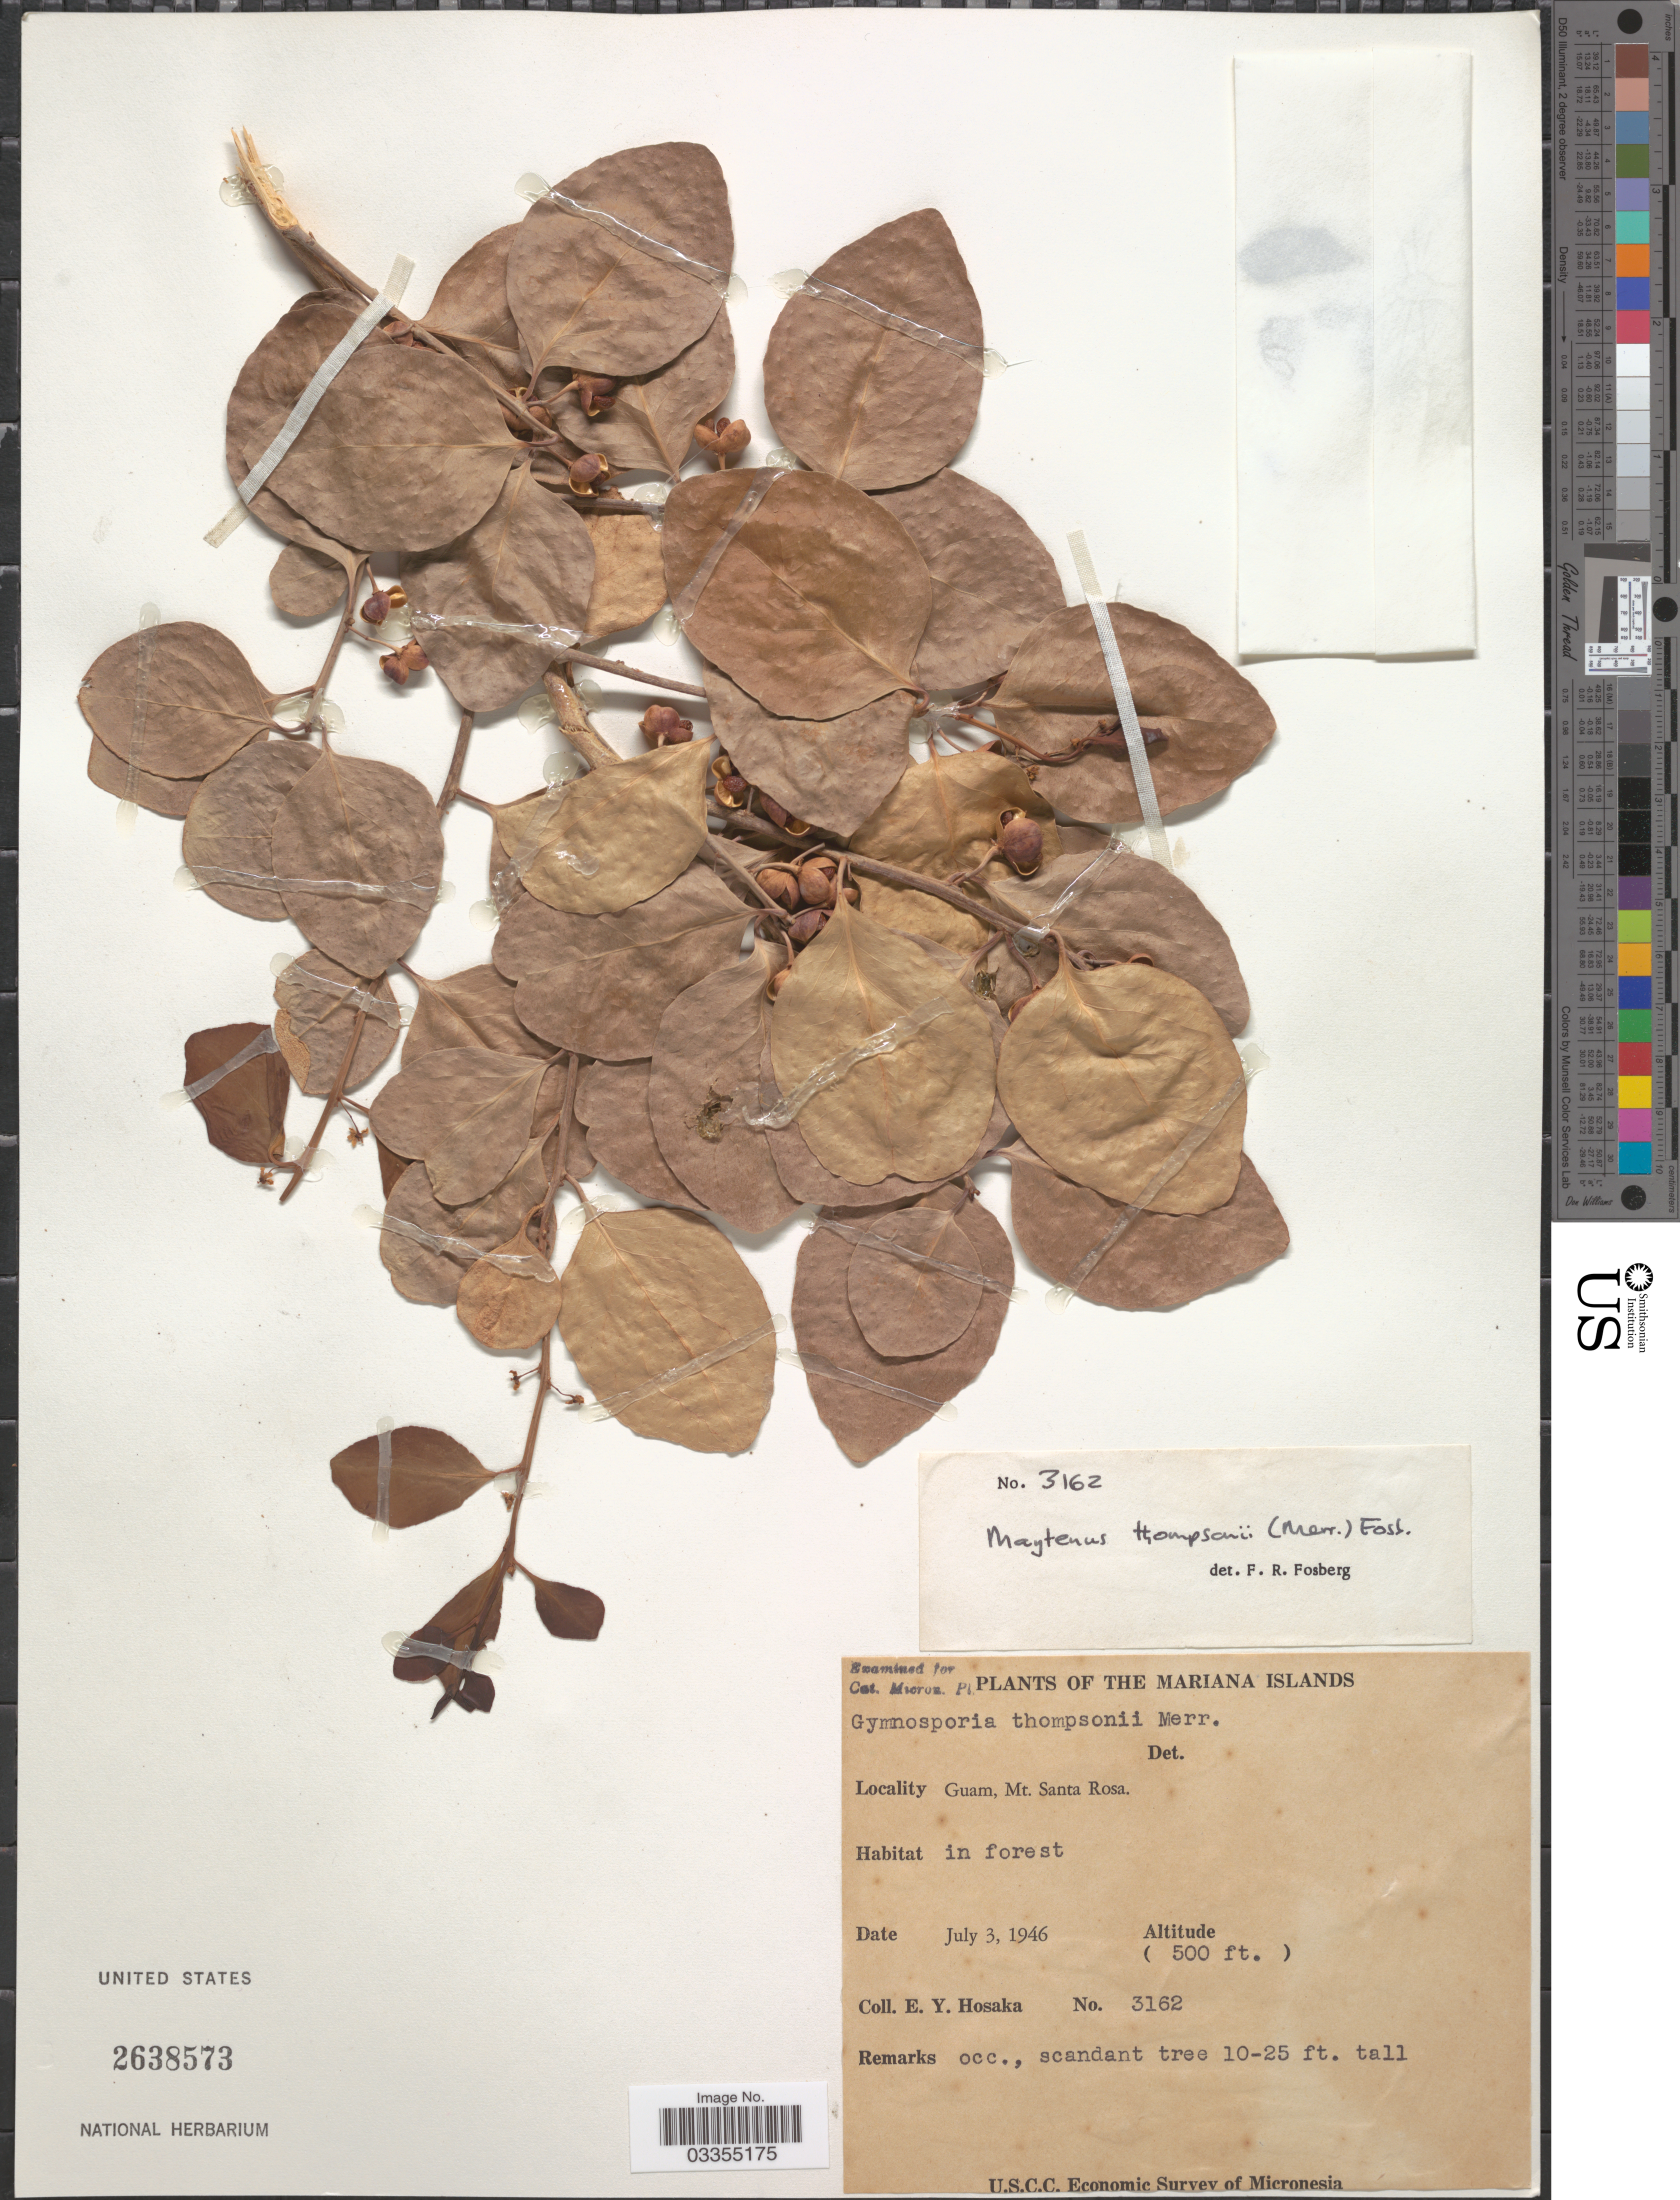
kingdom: Plantae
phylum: Tracheophyta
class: Magnoliopsida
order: Celastrales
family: Celastraceae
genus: Gymnosporia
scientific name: Gymnosporia thompsonii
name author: Merr.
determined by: Wagner, W. L., (BOT), Smithsonian Institution - National Museum of Natural History (UNITED STATES)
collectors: E. Y. Hosaka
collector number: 3162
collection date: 1946-07-03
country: Guam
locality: The Mariana Islands. Guam, Mt. Santa Rosa.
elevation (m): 152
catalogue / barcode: US 2638573